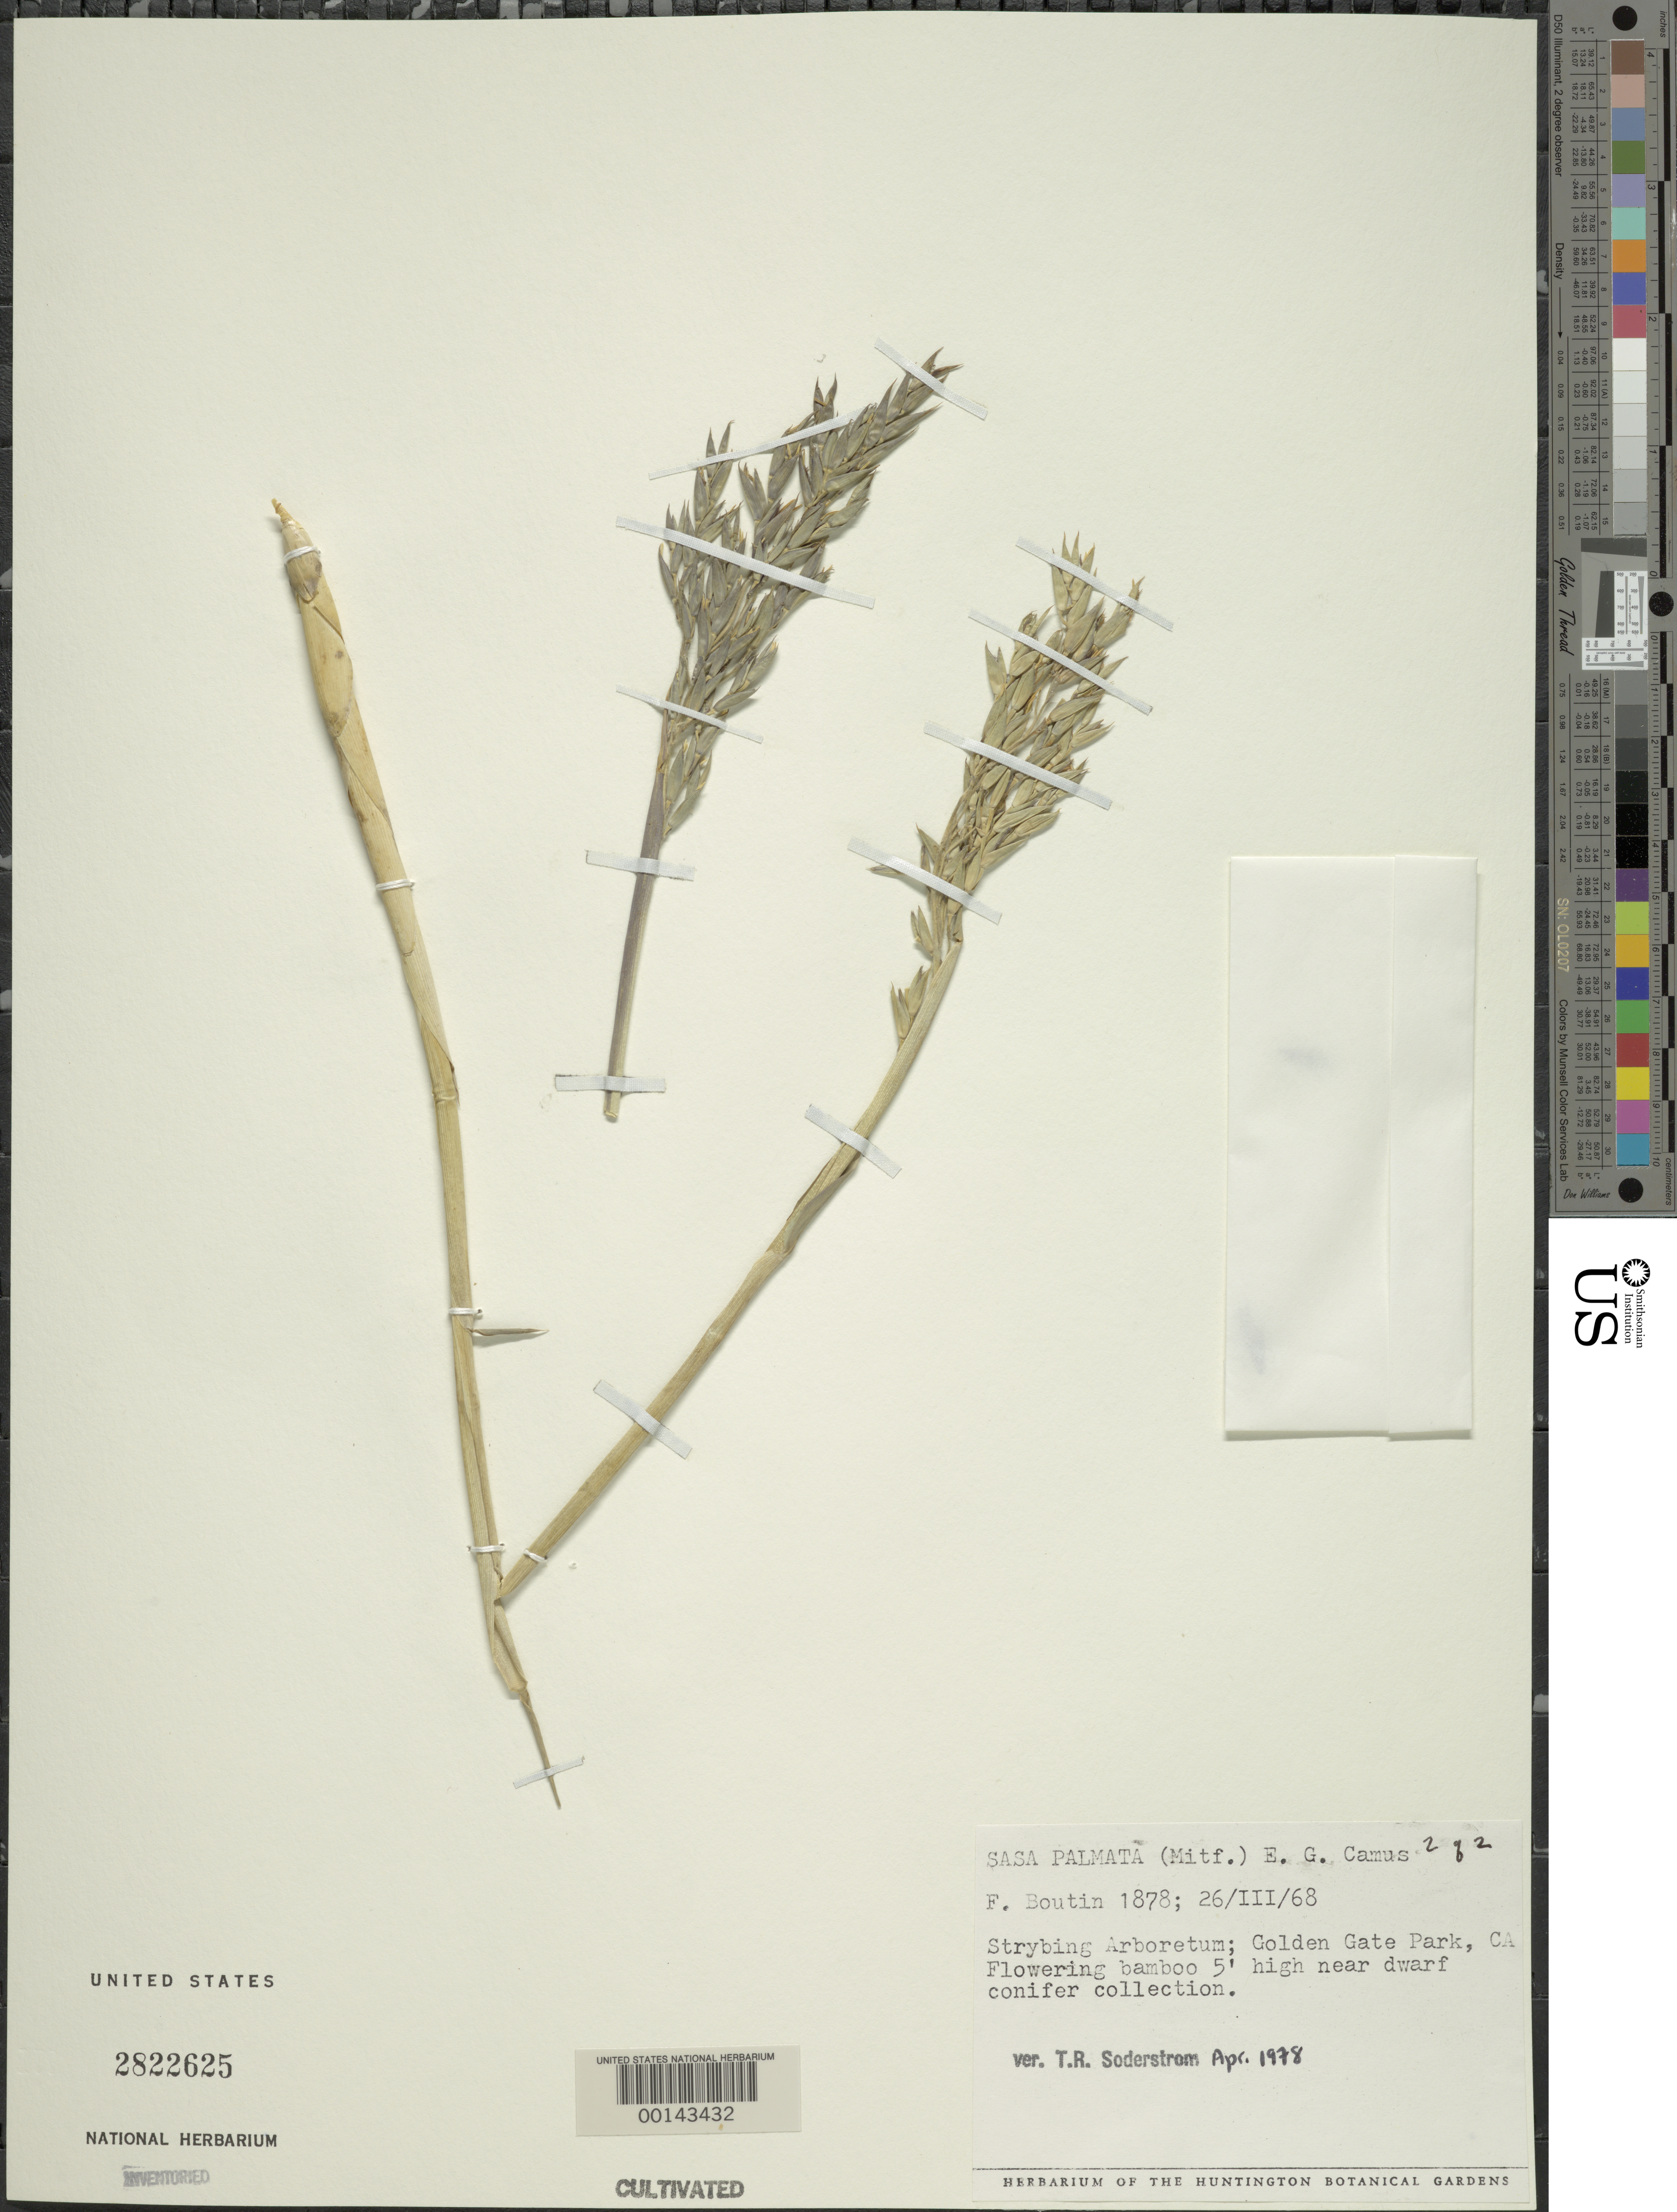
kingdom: Plantae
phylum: Tracheophyta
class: Liliopsida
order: Poales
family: Poaceae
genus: Sasa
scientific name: Sasa palmata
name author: (hort. ex Burb.) E.G. Camus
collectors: F. Boutin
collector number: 1878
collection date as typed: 26 Mar 1968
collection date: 1968-03-26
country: United States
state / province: California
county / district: San Francisco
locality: Golden gate park, strybing arboretum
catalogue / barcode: US 2822625